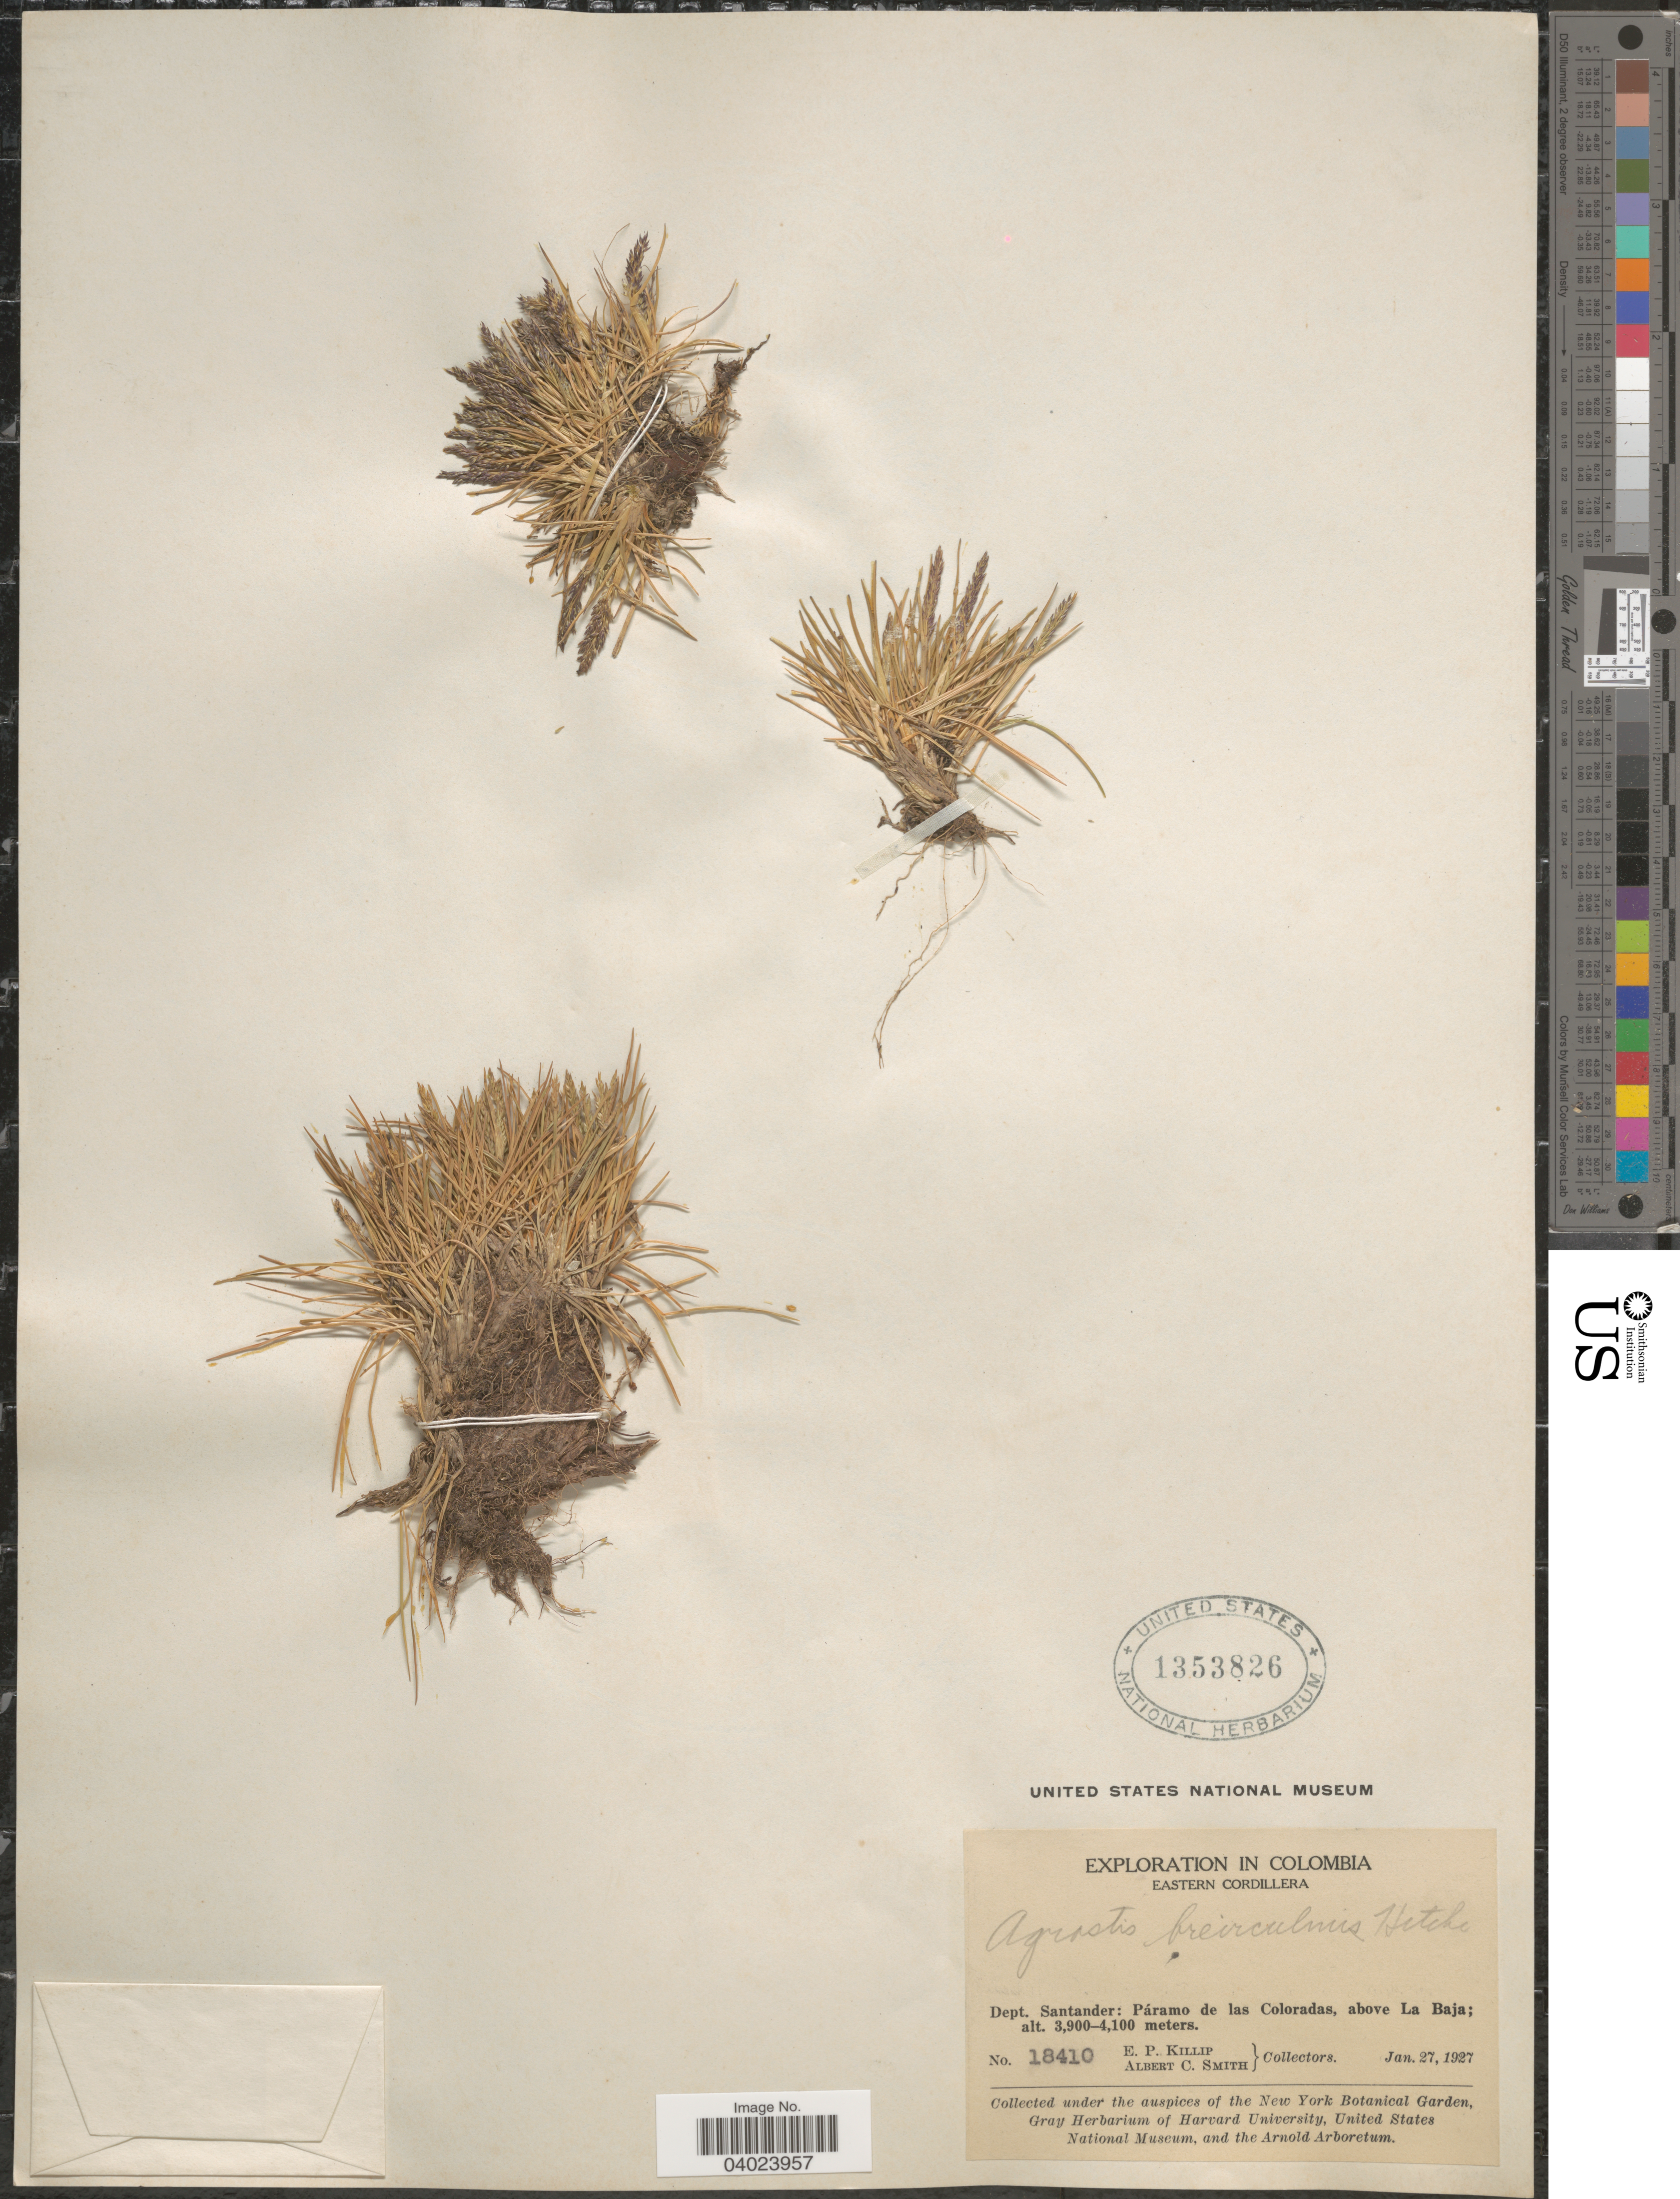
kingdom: Plantae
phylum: Tracheophyta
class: Liliopsida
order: Poales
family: Poaceae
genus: Agrostis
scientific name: Agrostis breviculmis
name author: Hitchc.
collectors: E. P. Killip & A. C. Smith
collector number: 18410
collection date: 1927-01-27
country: Colombia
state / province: Santander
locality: Eastern Cordillera. Dept. Santander: Páramo de las Coloradas, above La Baja.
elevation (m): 3900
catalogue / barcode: US 1353826